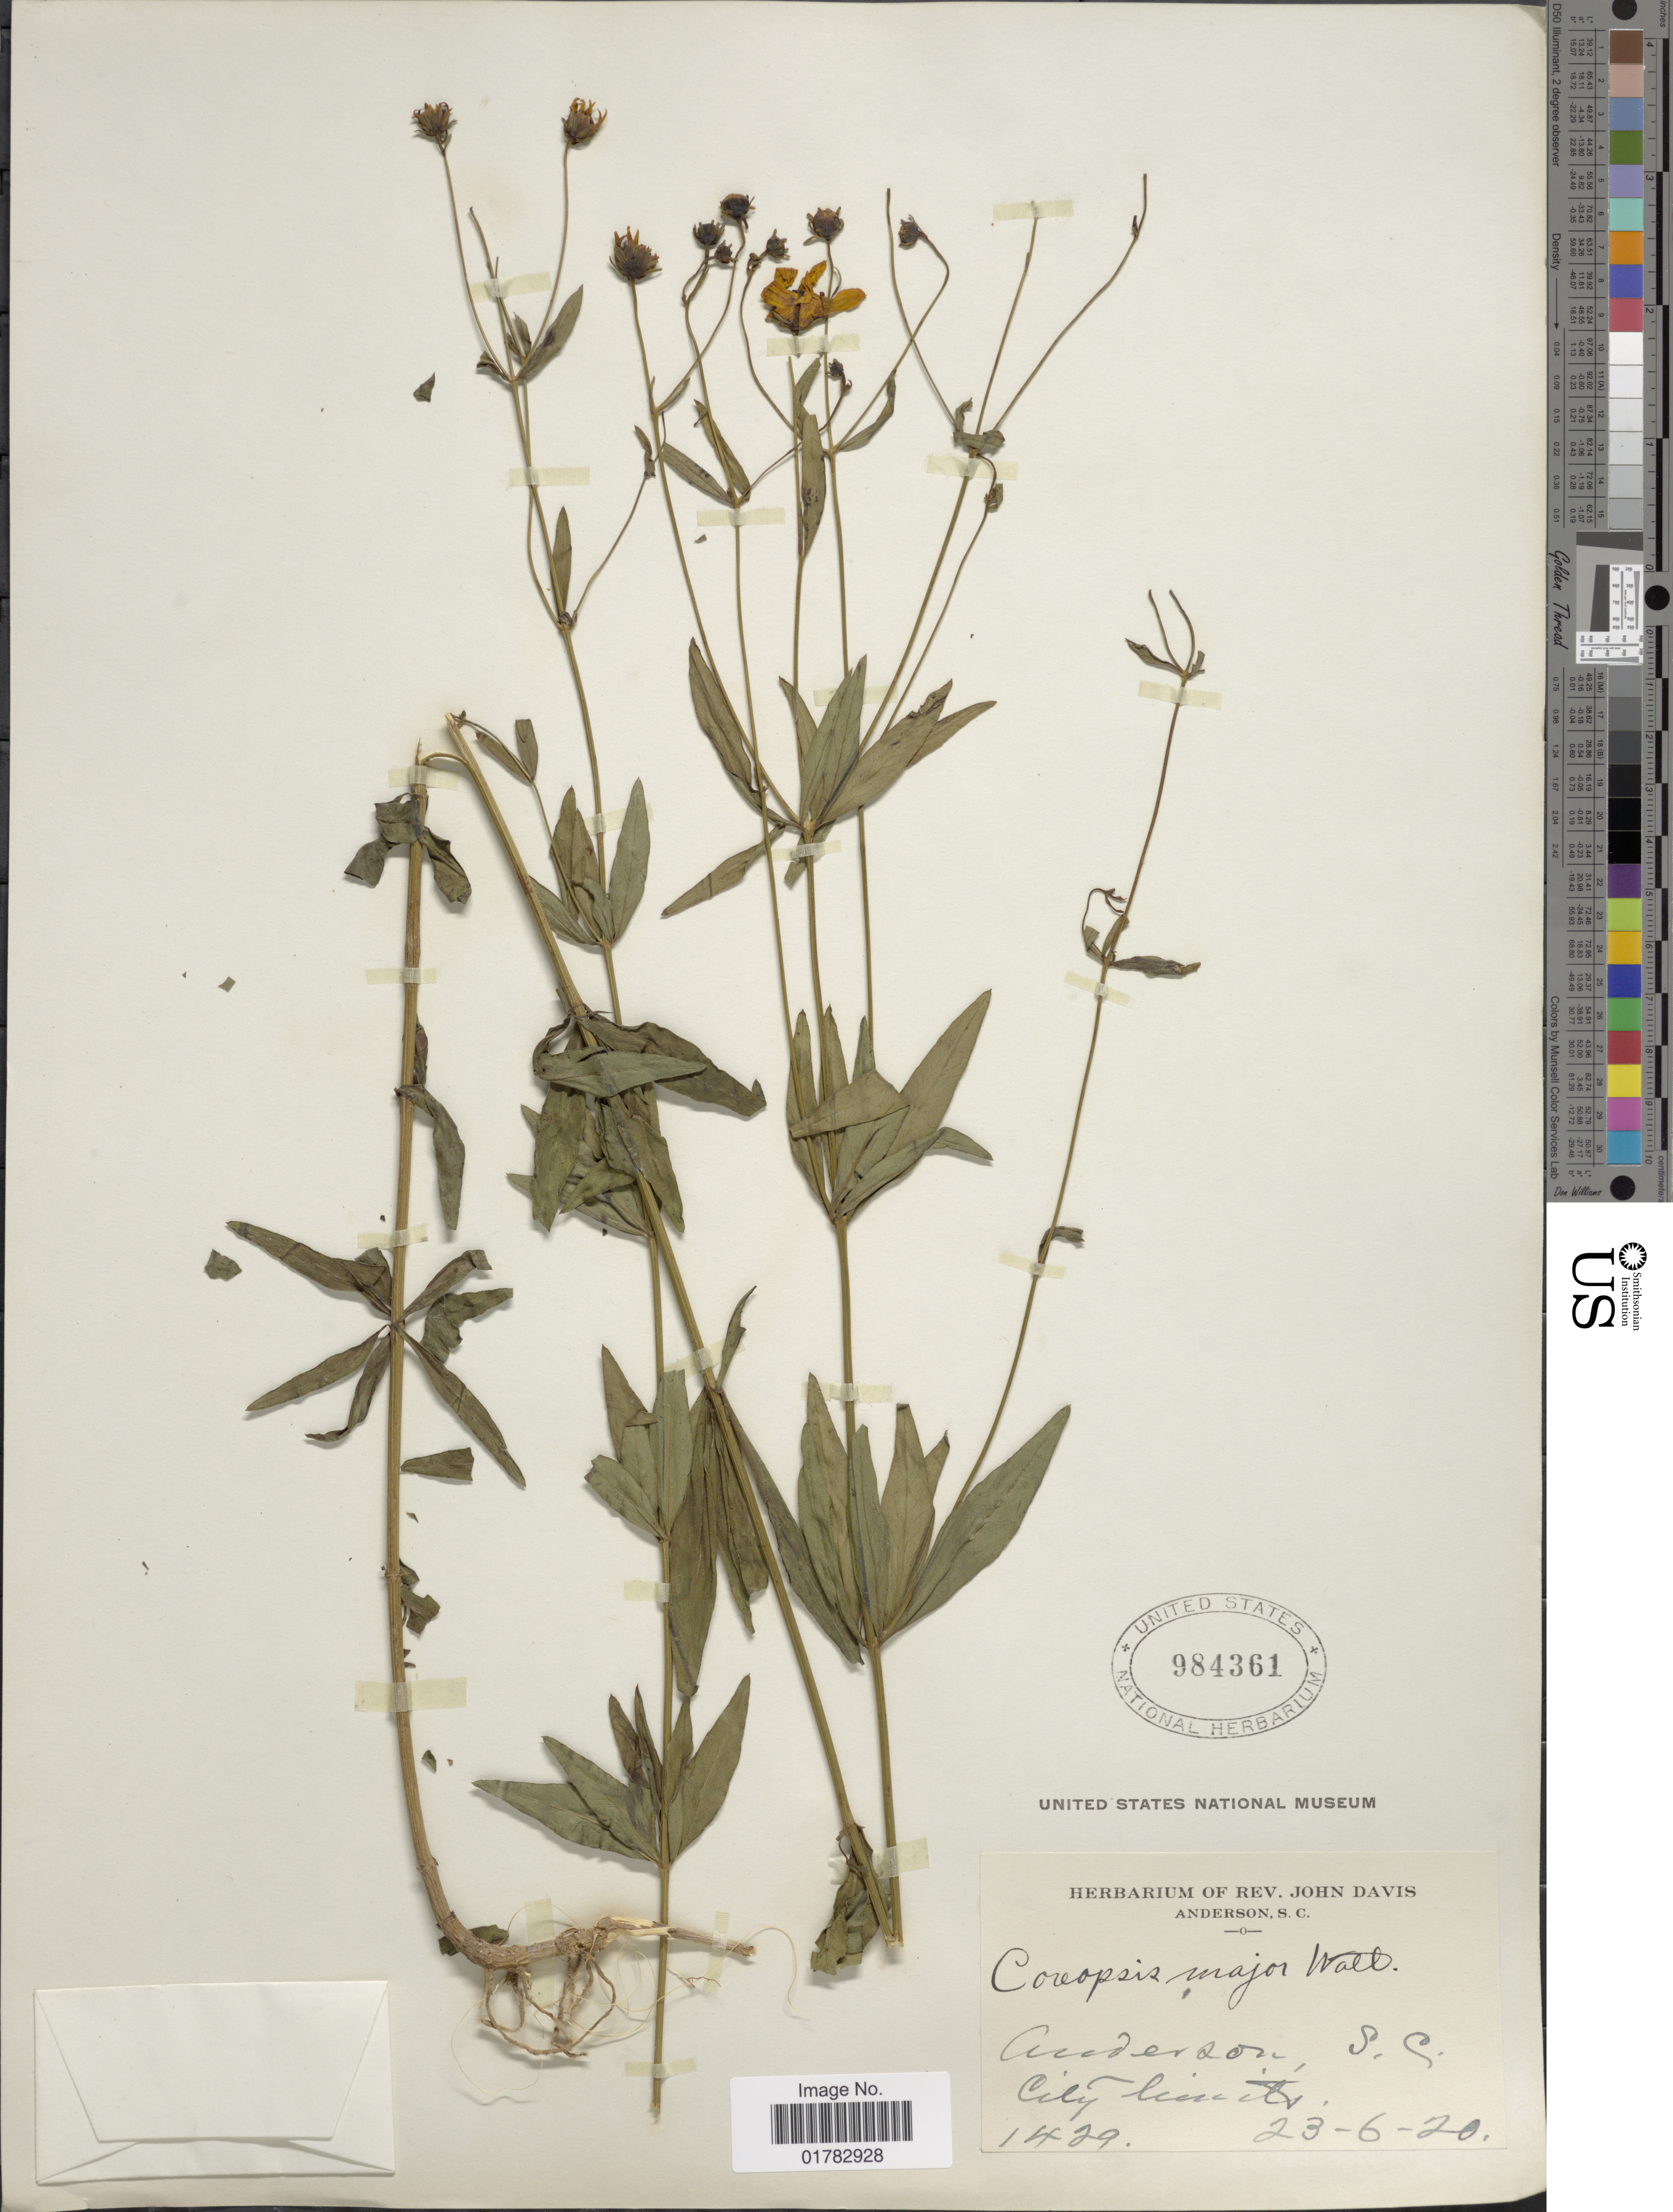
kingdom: Plantae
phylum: Tracheophyta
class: Magnoliopsida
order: Asterales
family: Asteraceae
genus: Coreopsis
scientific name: Coreopsis major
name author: Walter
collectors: ex herb. Rev. John Davis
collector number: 1429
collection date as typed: Transcribed d/m/y: 23/6/20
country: United States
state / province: South Carolina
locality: Anderson, City limits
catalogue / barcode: US 984361